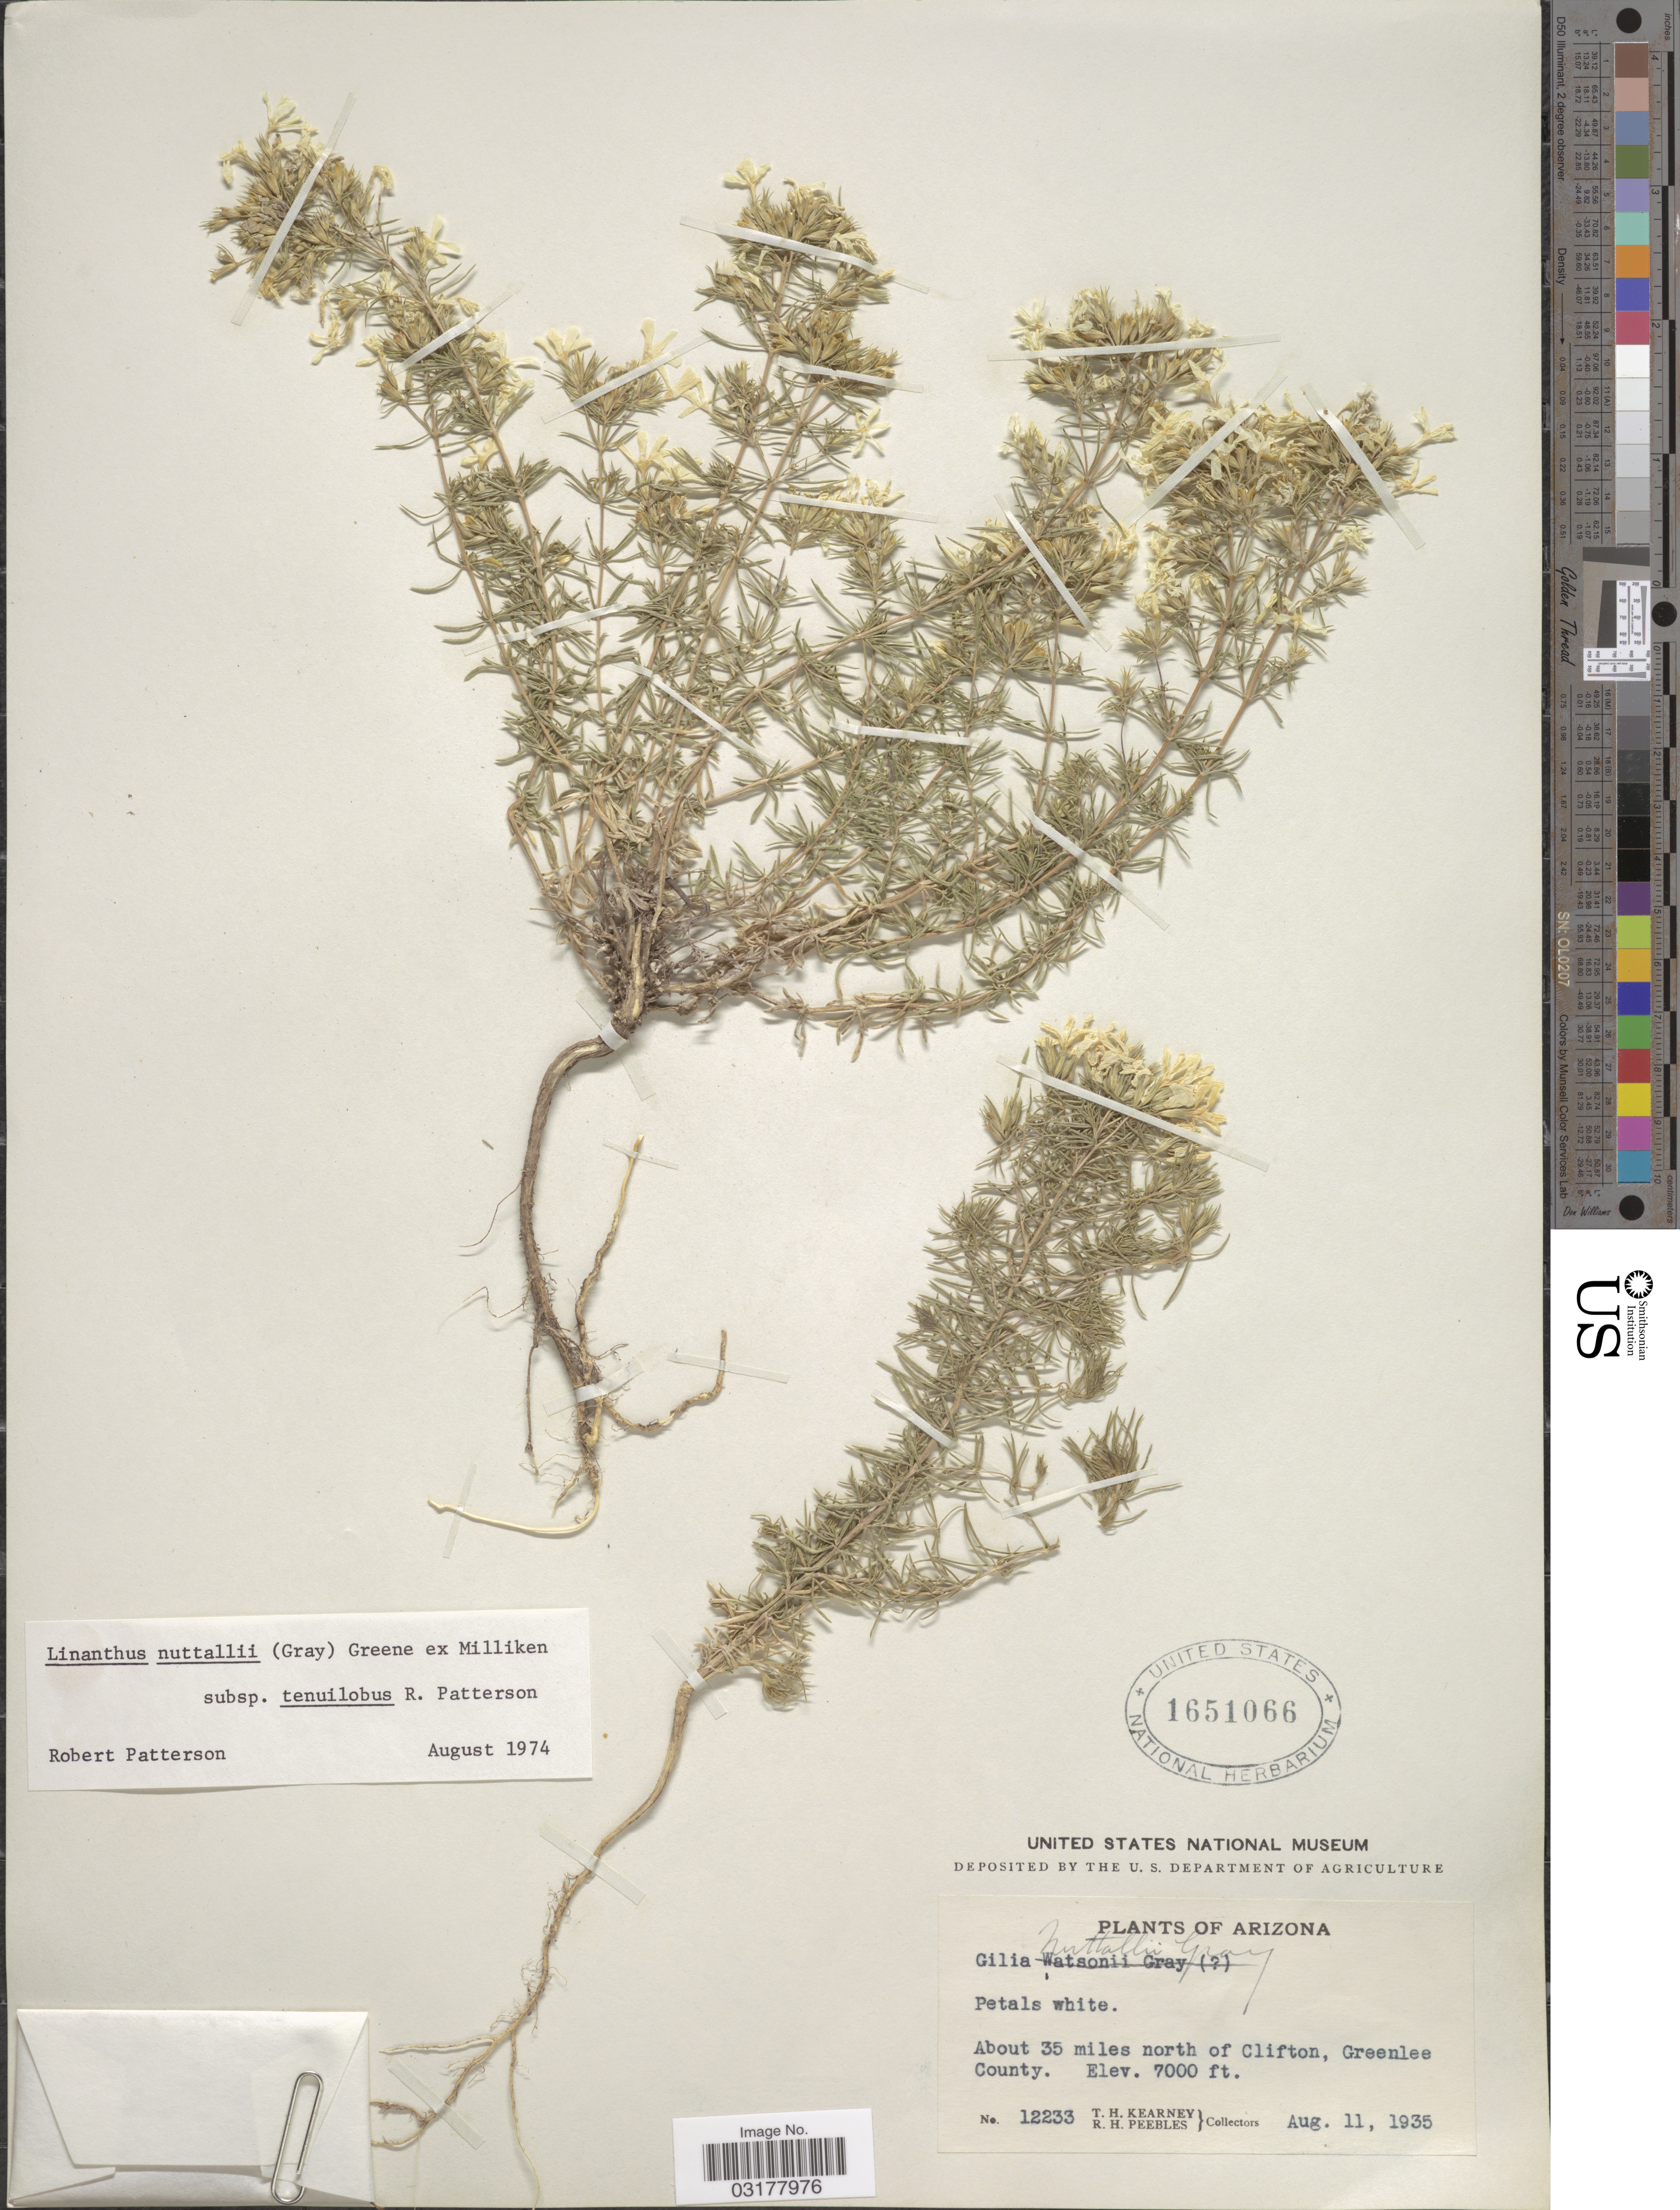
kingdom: Plantae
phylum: Tracheophyta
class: Magnoliopsida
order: Ericales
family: Polemoniaceae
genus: Leptosiphon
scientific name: Leptosiphon nuttallii subsp. nuttallii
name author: (A. Gray) J.M. Porter & L.A. Johnson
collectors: T. H. Kearney & R. H. Peebles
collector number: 12233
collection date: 1935-08-11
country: United States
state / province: Arizona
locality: About 35 miles north of Clifton, Greenlee County.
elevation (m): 2134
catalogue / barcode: US 1651066